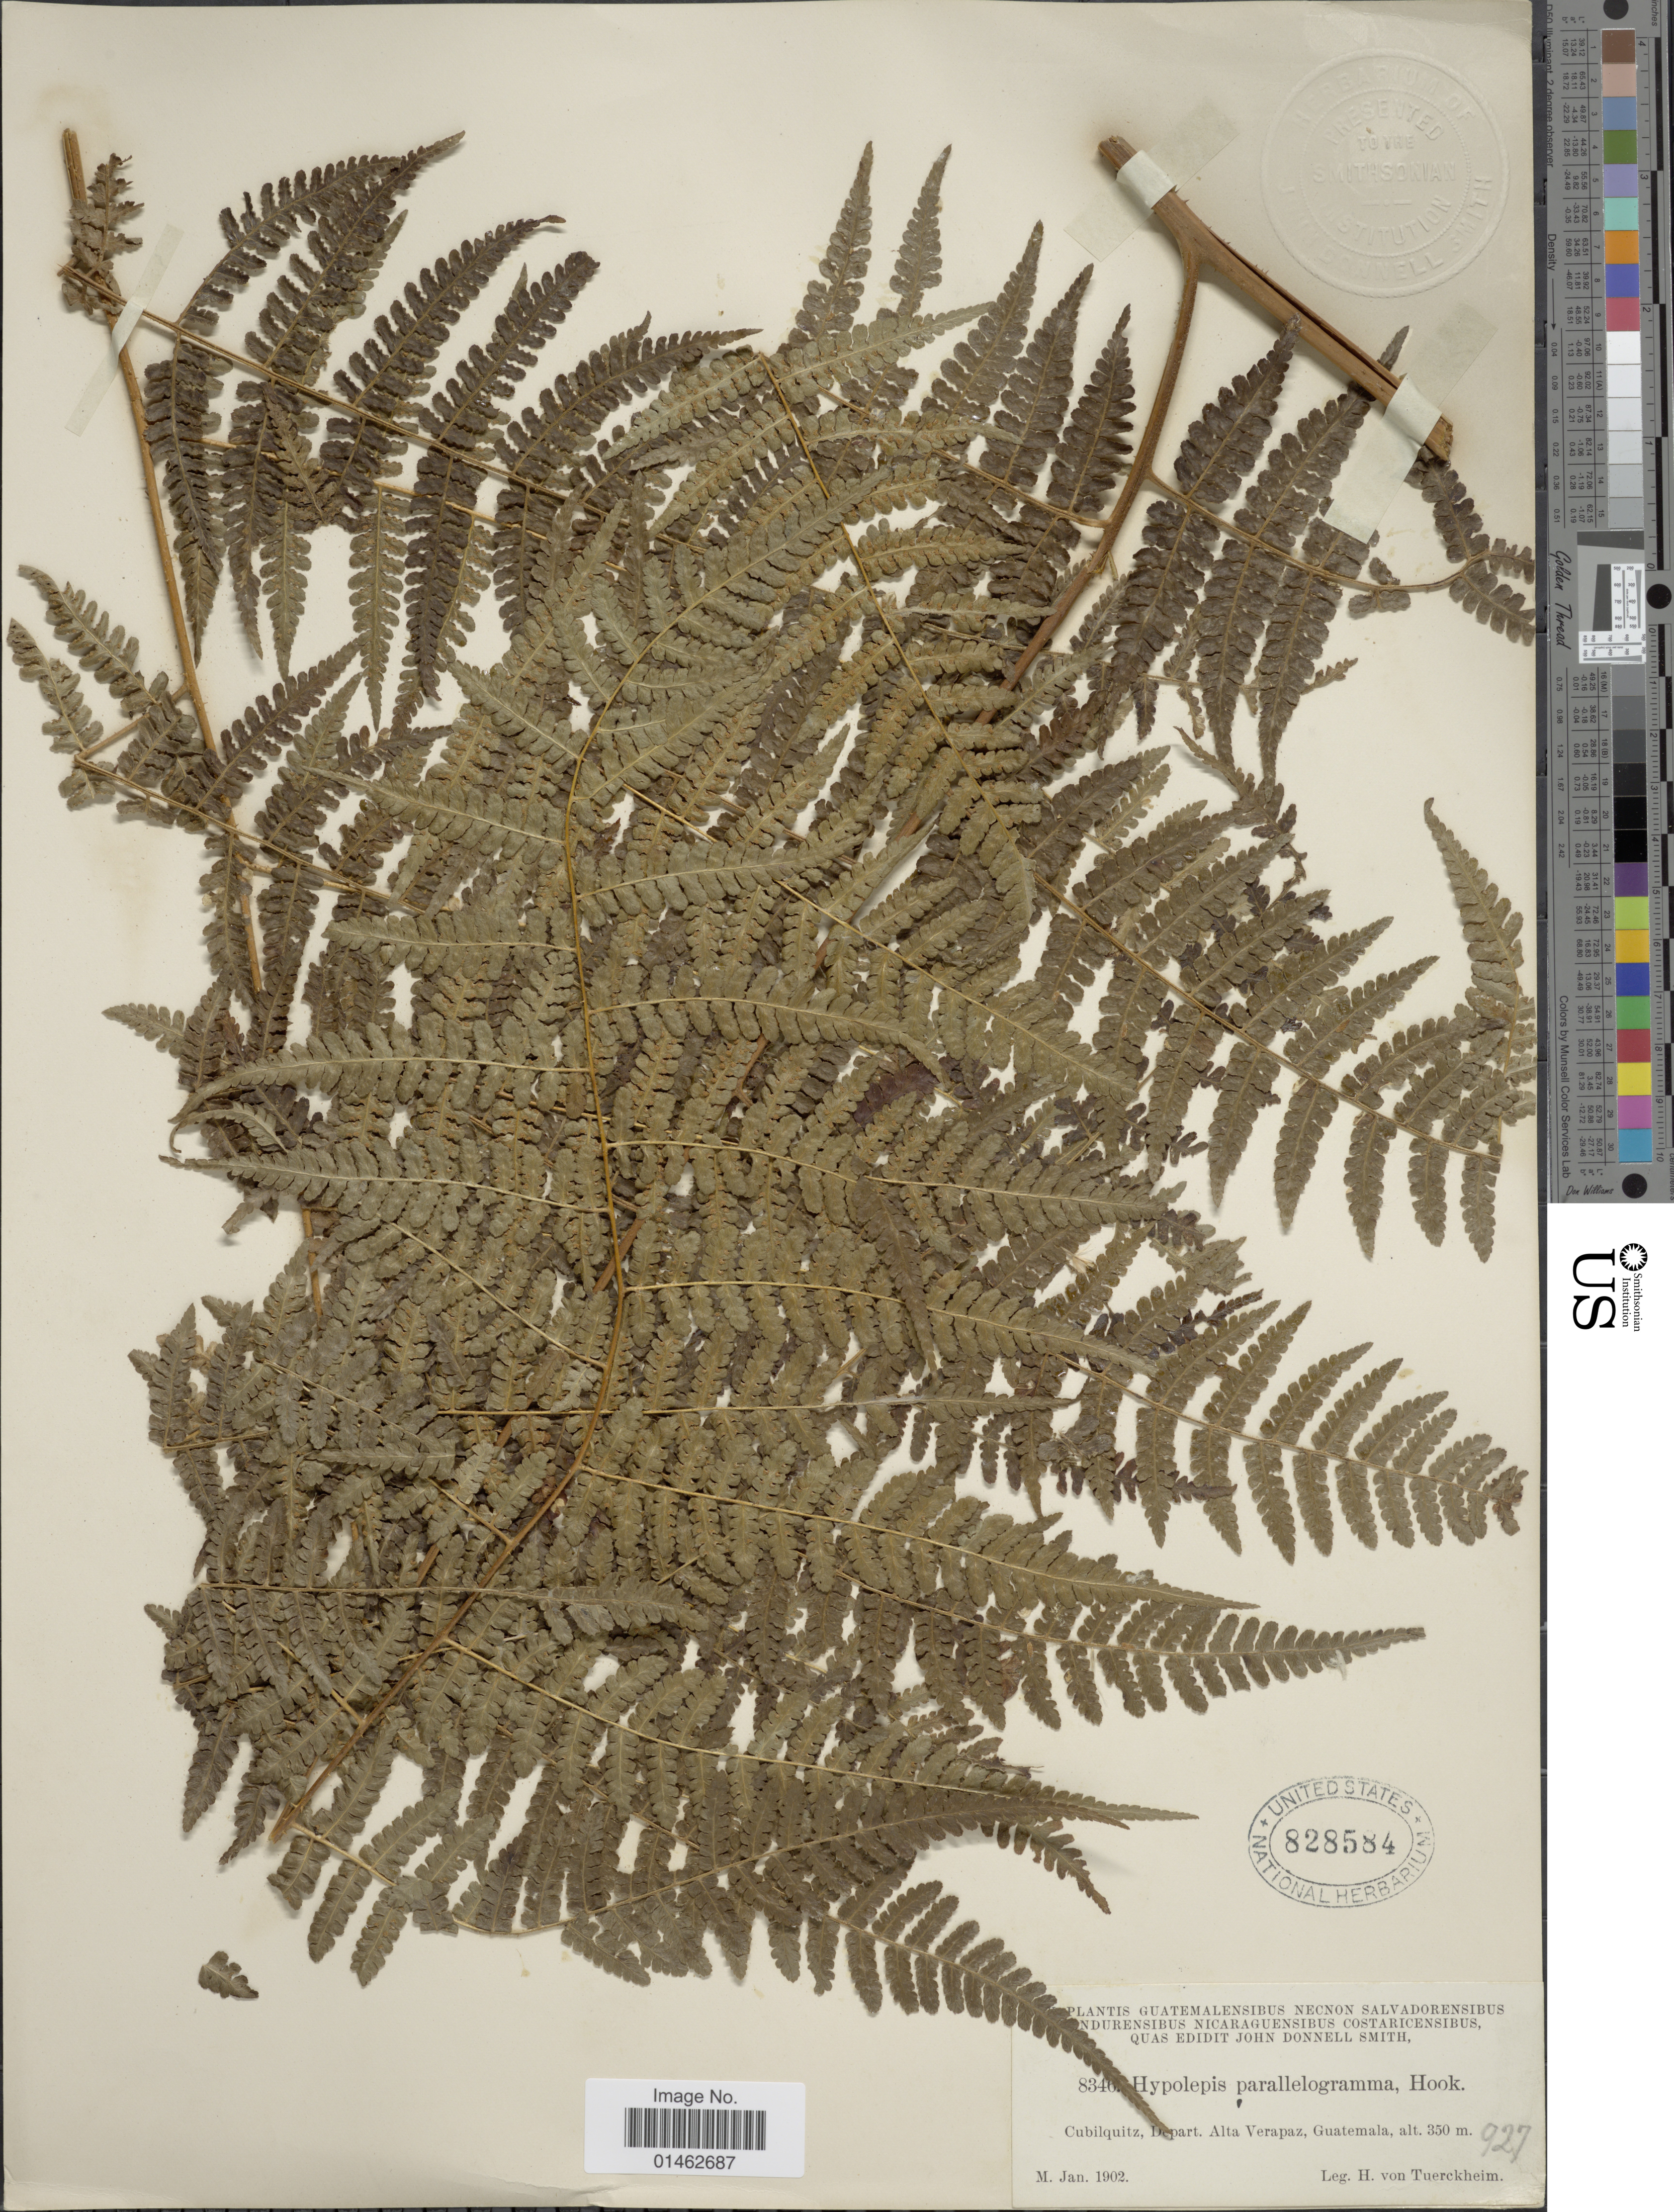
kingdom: Plantae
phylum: Tracheophyta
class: Polypodiopsida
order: Polypodiales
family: Dennstaedtiaceae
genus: Hypolepis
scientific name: Hypolepis repens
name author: (L.) C. Presl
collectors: H. von Türckheim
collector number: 8346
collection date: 1902-01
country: Guatemala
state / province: Alta Verapaz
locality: Cubilquitz, Department. Alta Verapaz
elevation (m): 350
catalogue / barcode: US 828584